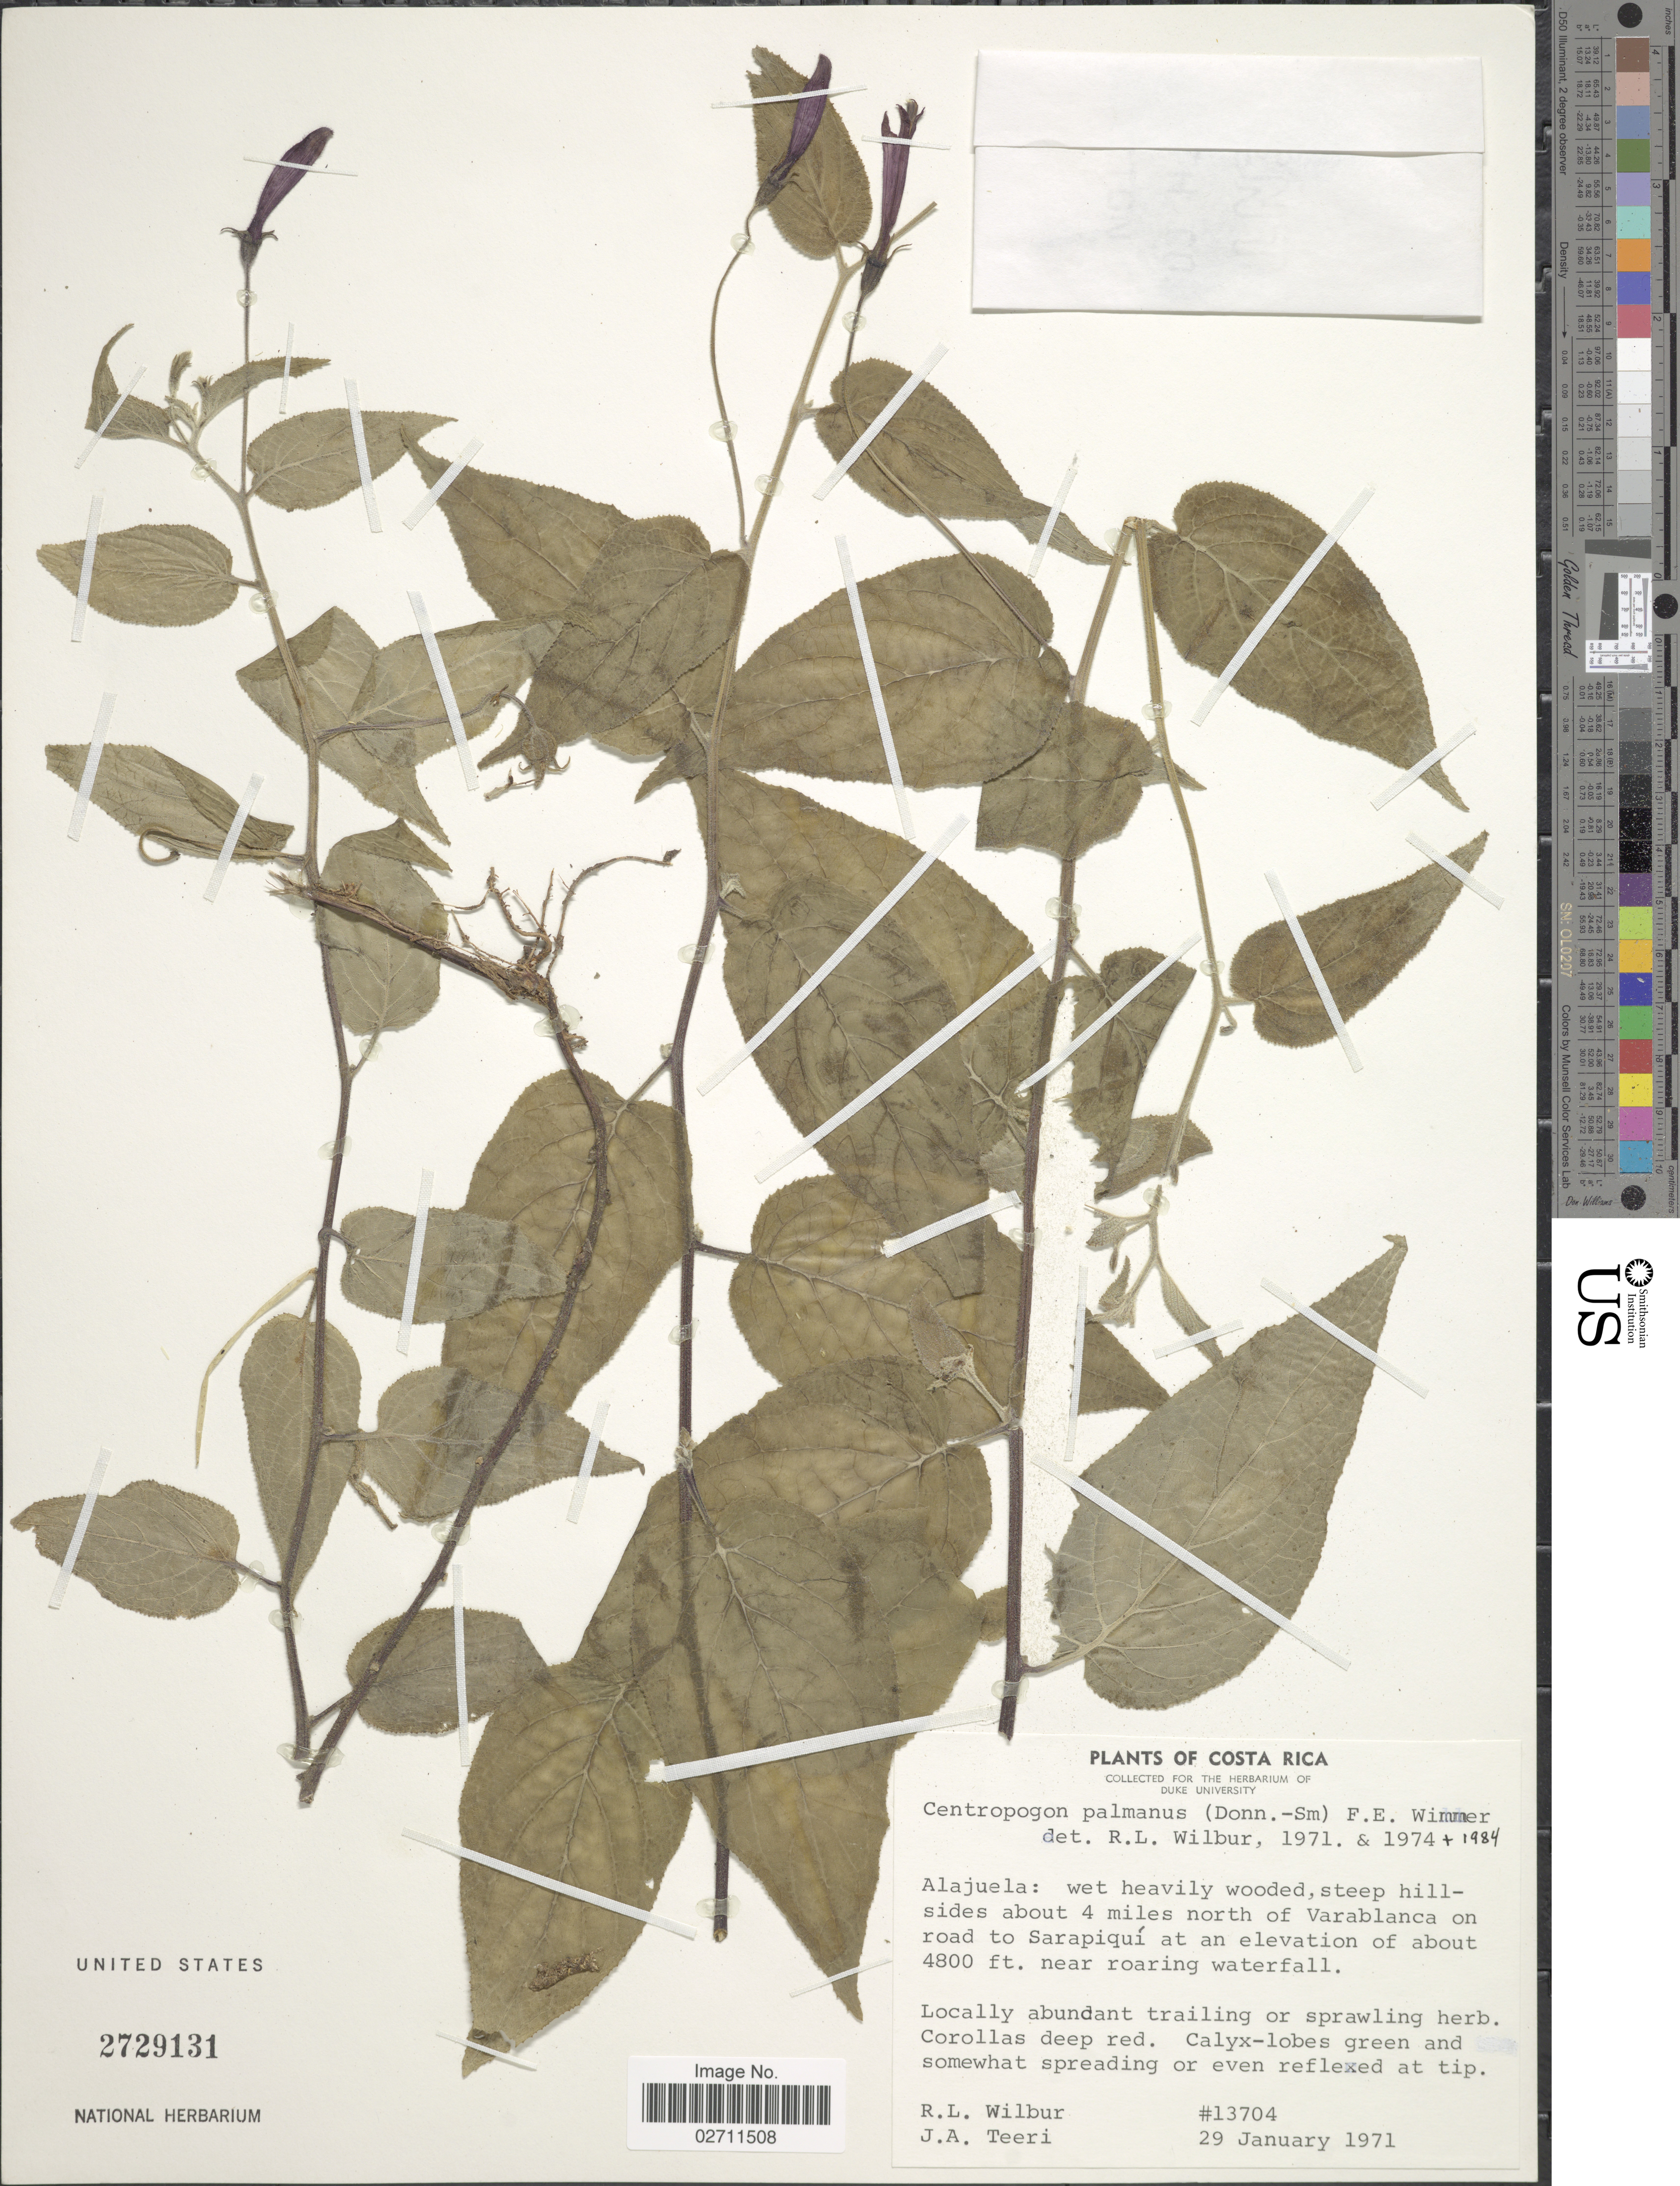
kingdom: Plantae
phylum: Tracheophyta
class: Magnoliopsida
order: Asterales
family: Campanulaceae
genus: Centropogon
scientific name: Centropogon palmanus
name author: (Donn. Sm.) E. Wimm.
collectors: R. L. Wilbur & J. Teeri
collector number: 13704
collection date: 1971-01-29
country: Costa Rica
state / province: Alajuela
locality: Steep hillsides about 4 miles north of Varablanca on road to Sarapiqui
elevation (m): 1463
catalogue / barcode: US 2729131